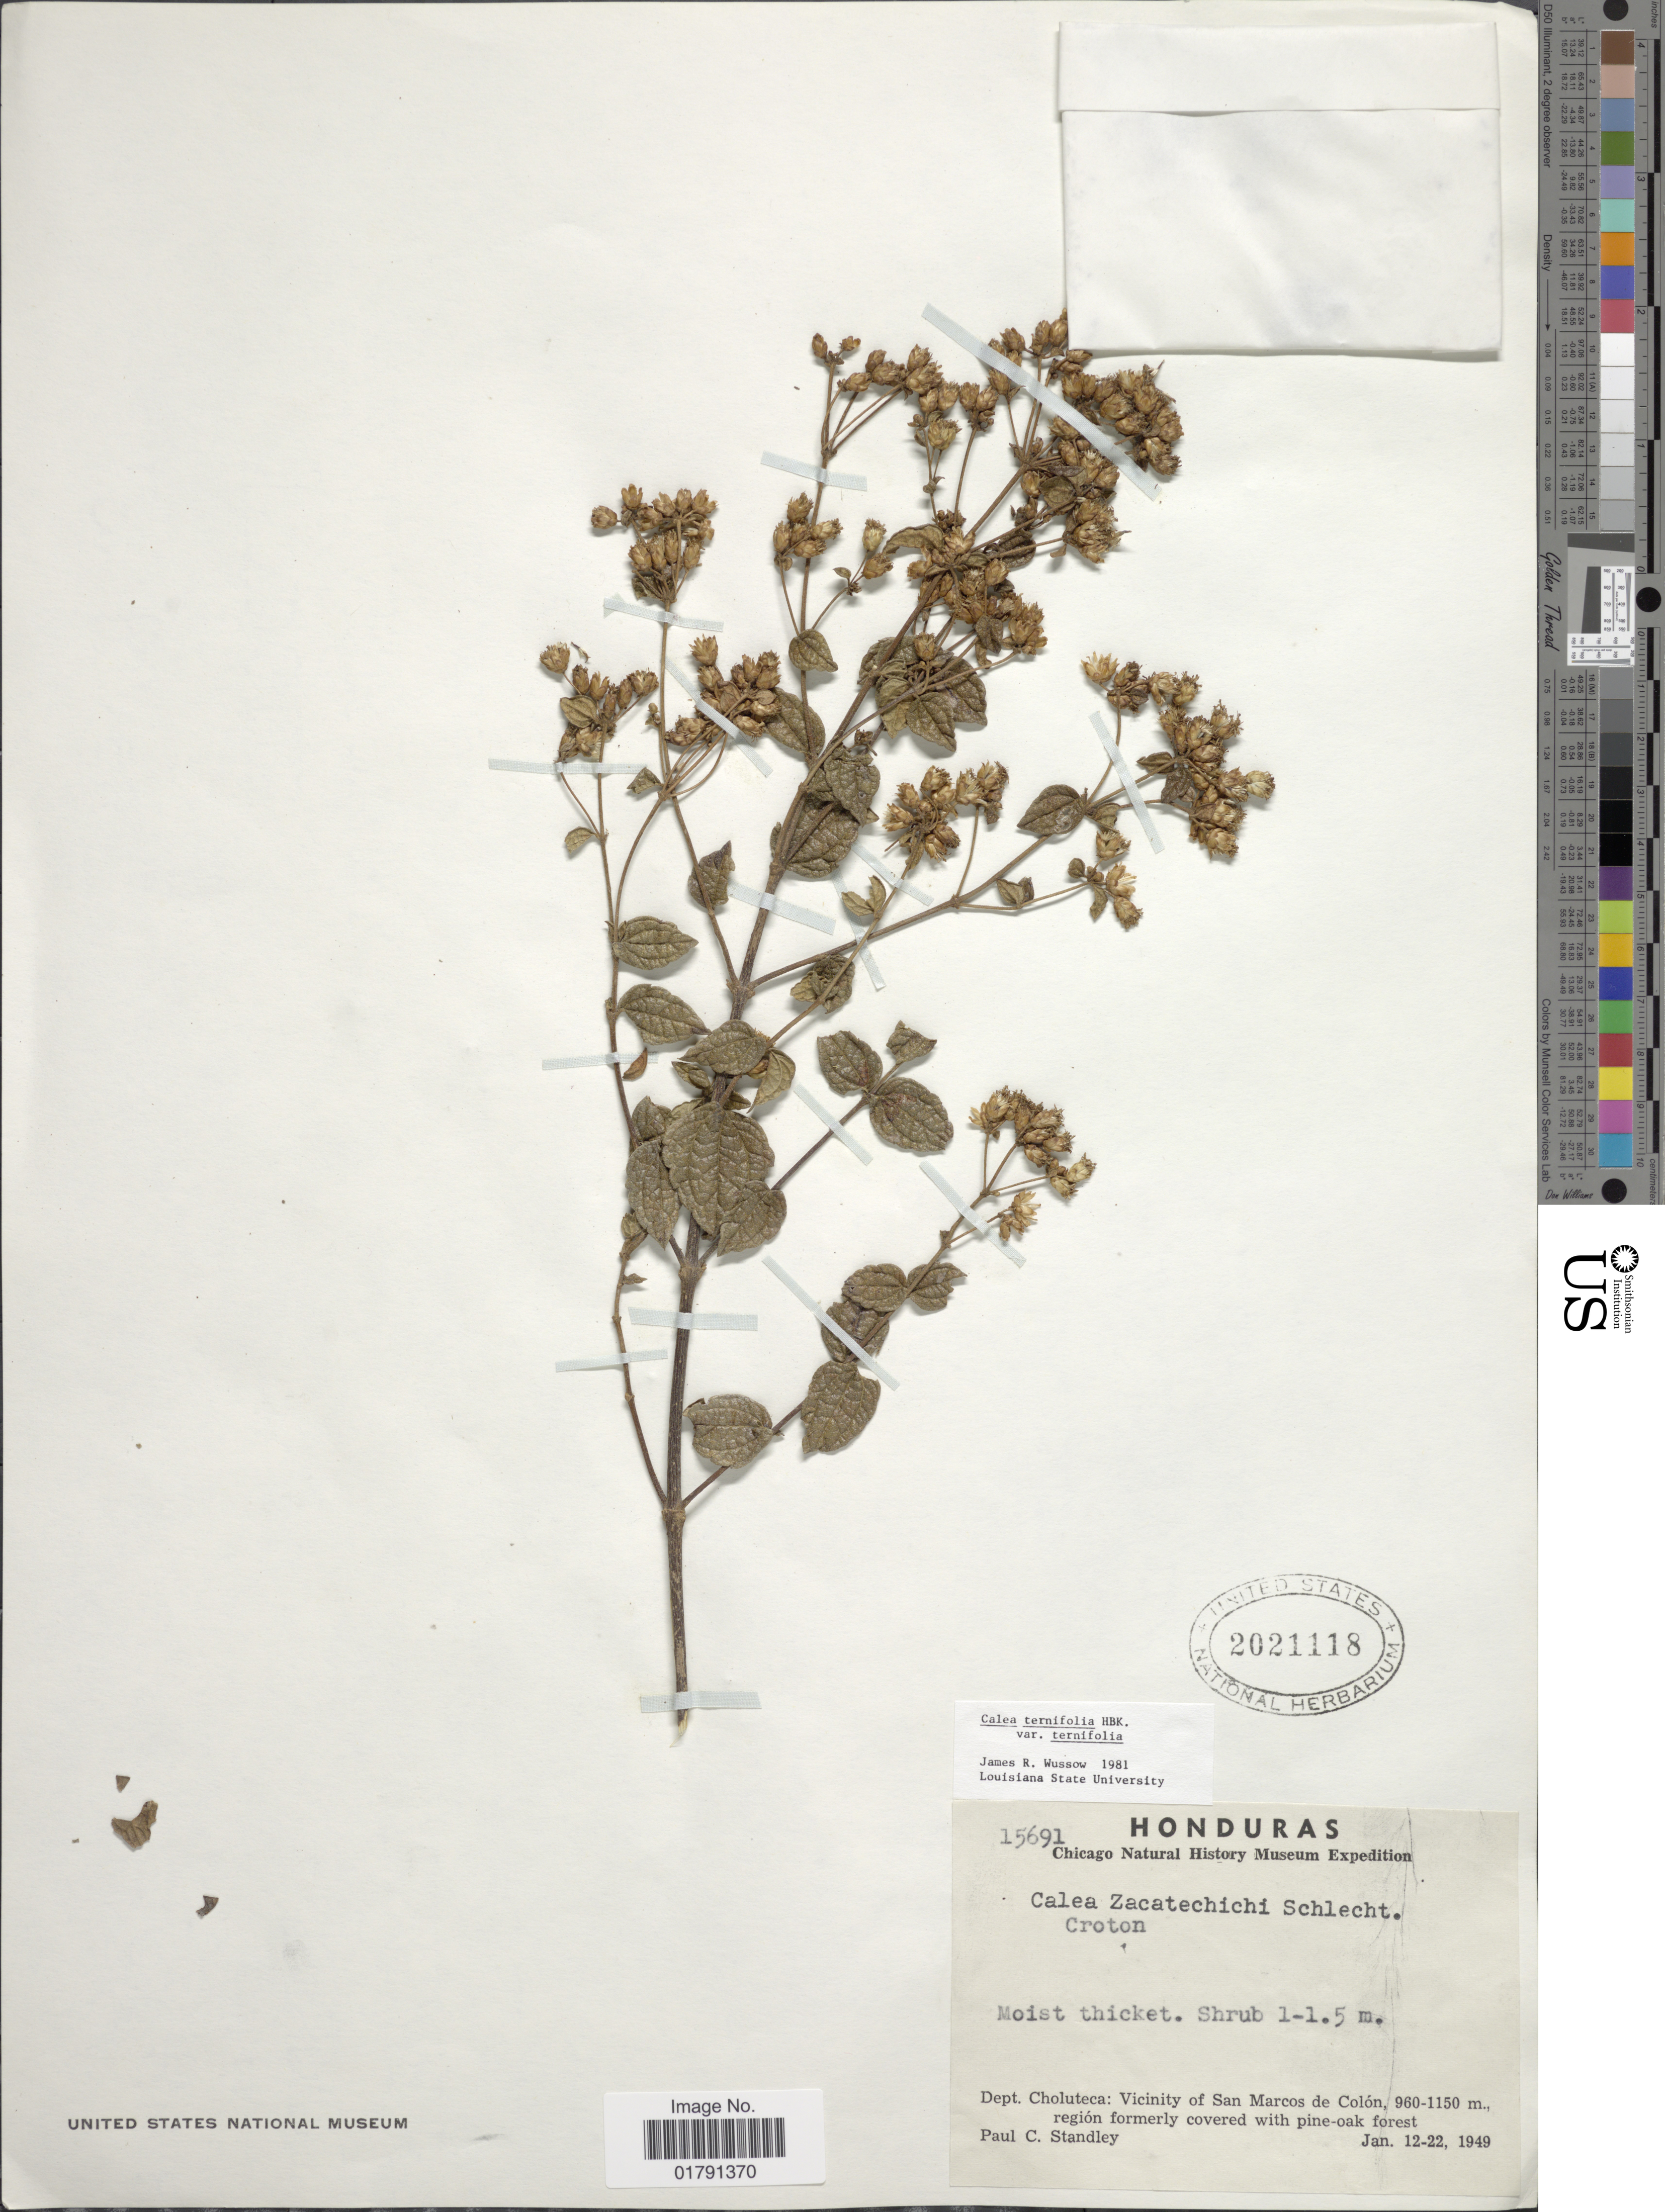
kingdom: Plantae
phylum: Tracheophyta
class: Magnoliopsida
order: Asterales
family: Asteraceae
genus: Calea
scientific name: Calea ternifolia Oliv., hom. illeg.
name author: Oliv.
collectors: P. C. Standley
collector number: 15691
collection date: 1949-01-12/1949-01-22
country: Honduras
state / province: Choluteca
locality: Vicinity of San Marcos de Colon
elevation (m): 960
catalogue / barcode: US 2021118